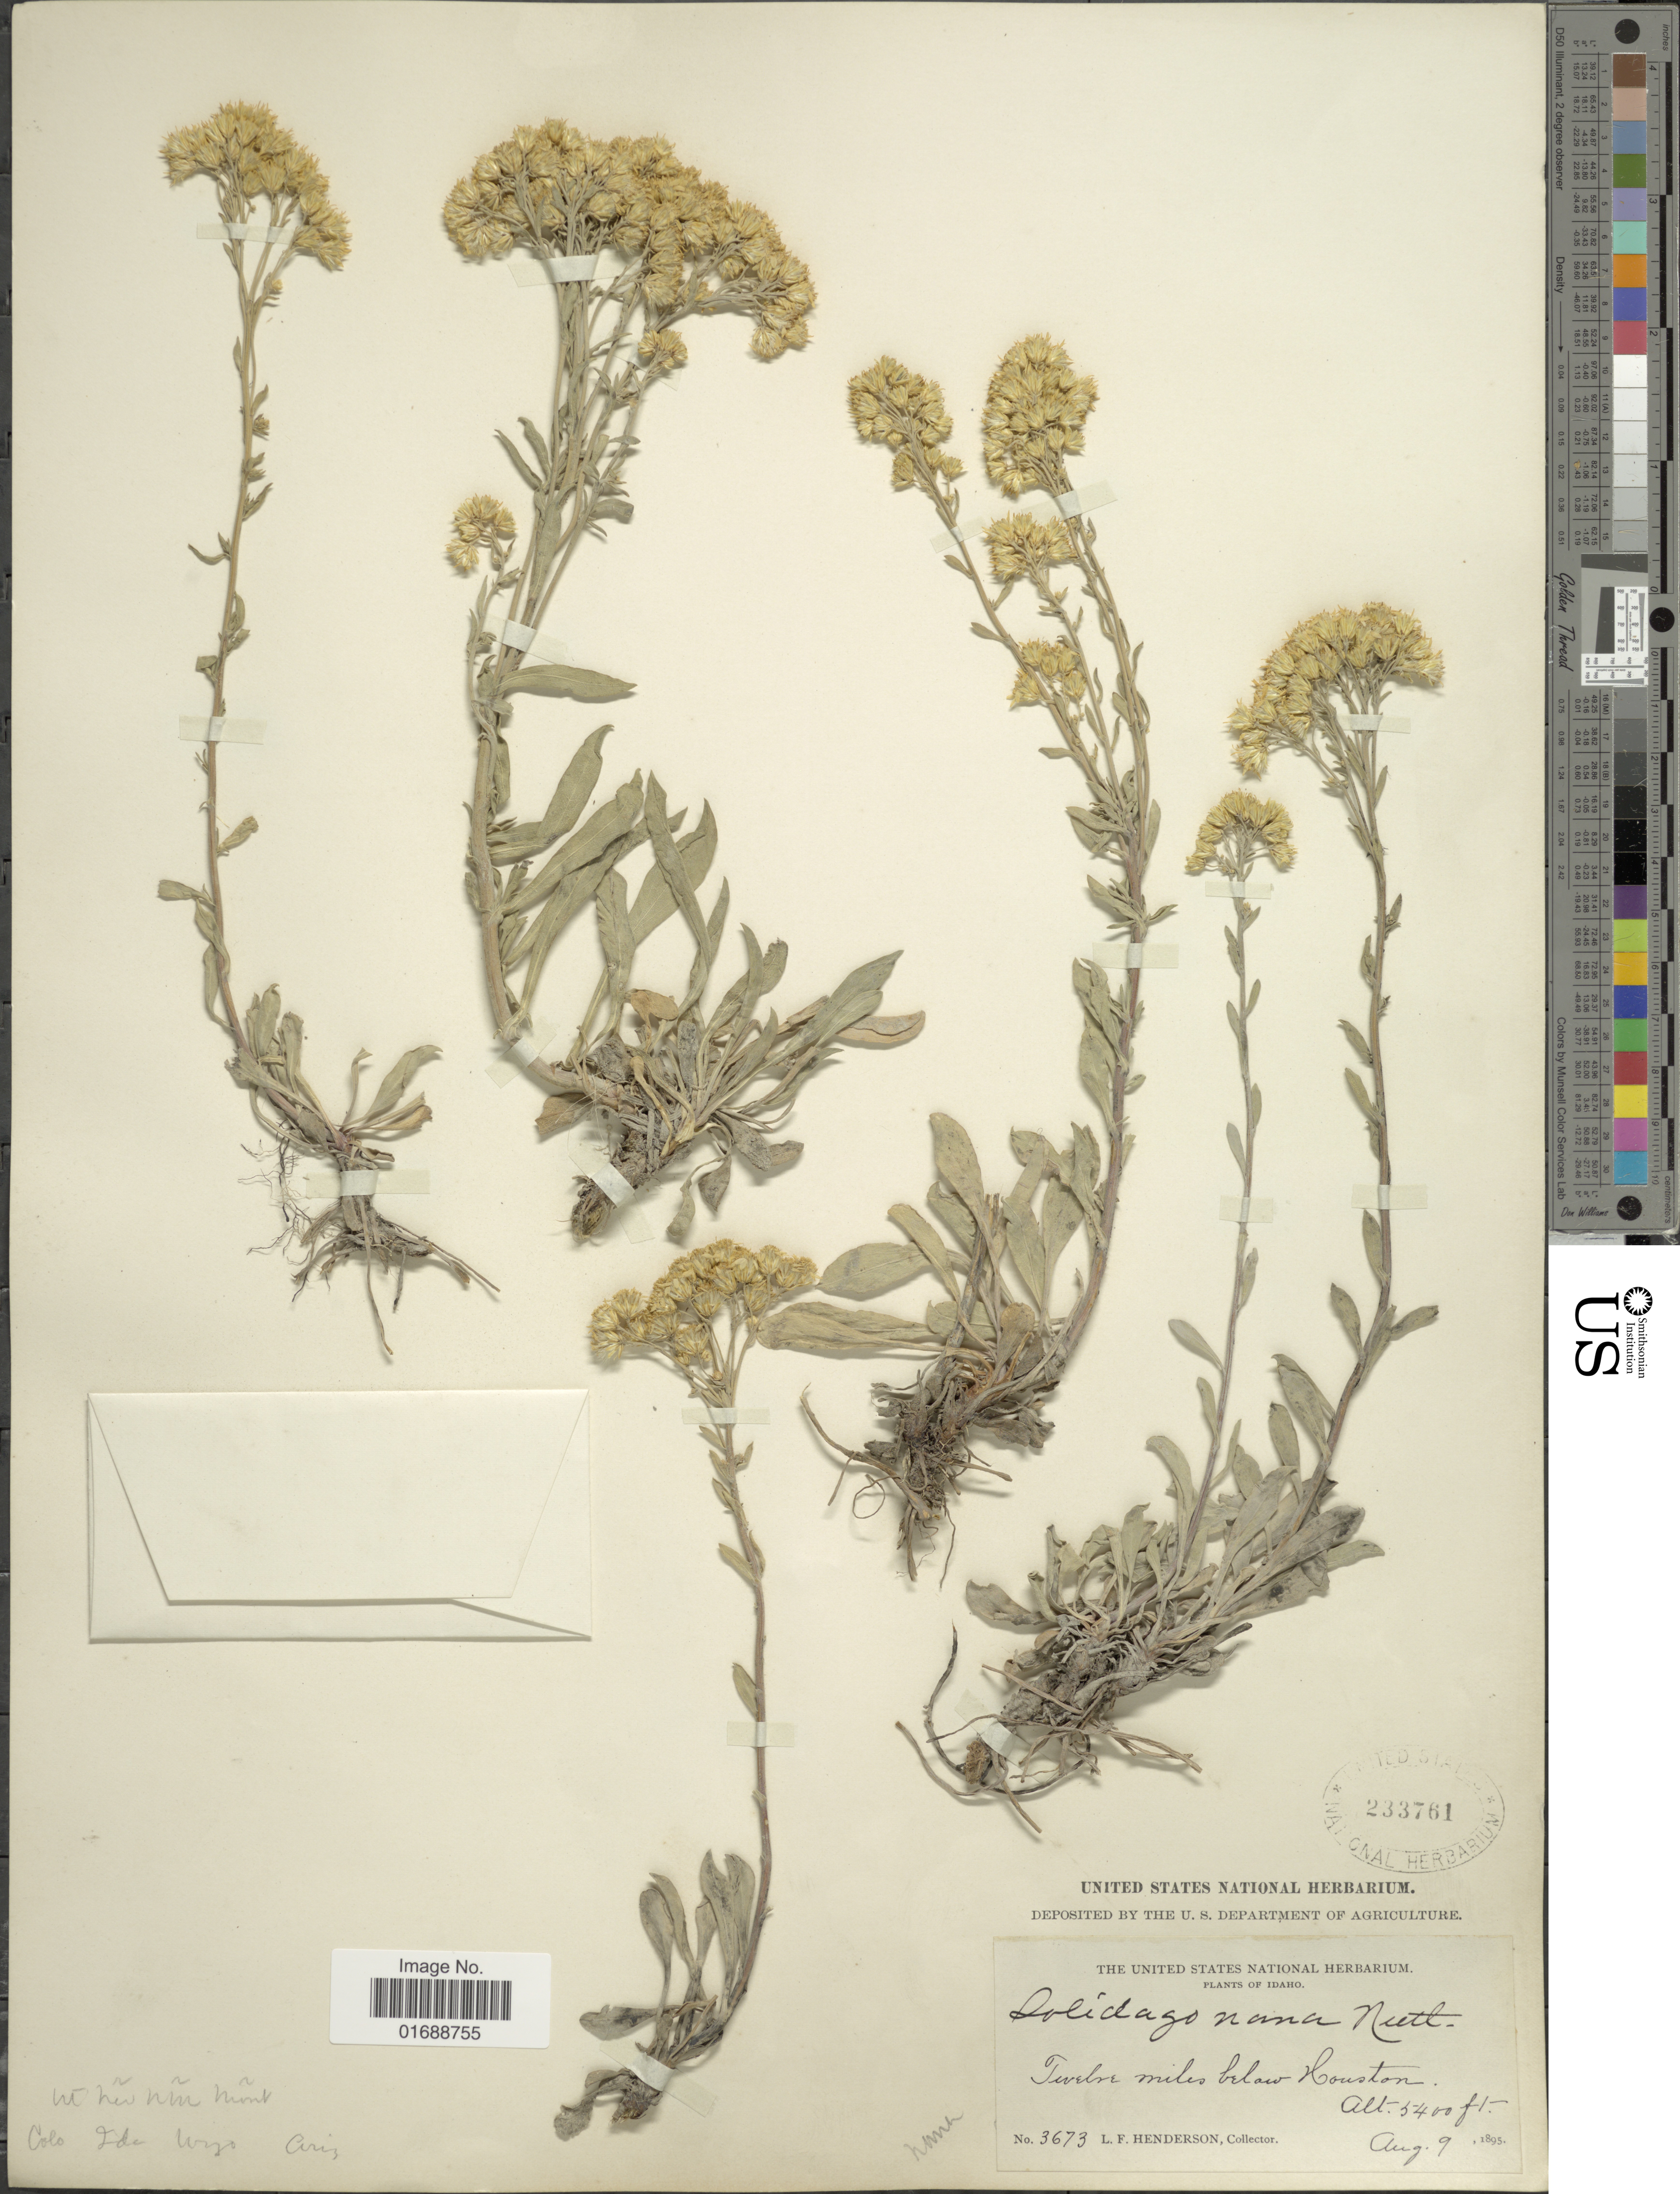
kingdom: Plantae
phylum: Tracheophyta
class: Magnoliopsida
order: Asterales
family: Asteraceae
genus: Solidago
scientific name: Solidago nana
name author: Nutt.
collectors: L. Henderson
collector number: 3673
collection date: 1895-08-09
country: United States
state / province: Idaho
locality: Twelve miles below Houston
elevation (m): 1646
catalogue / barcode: US 233761